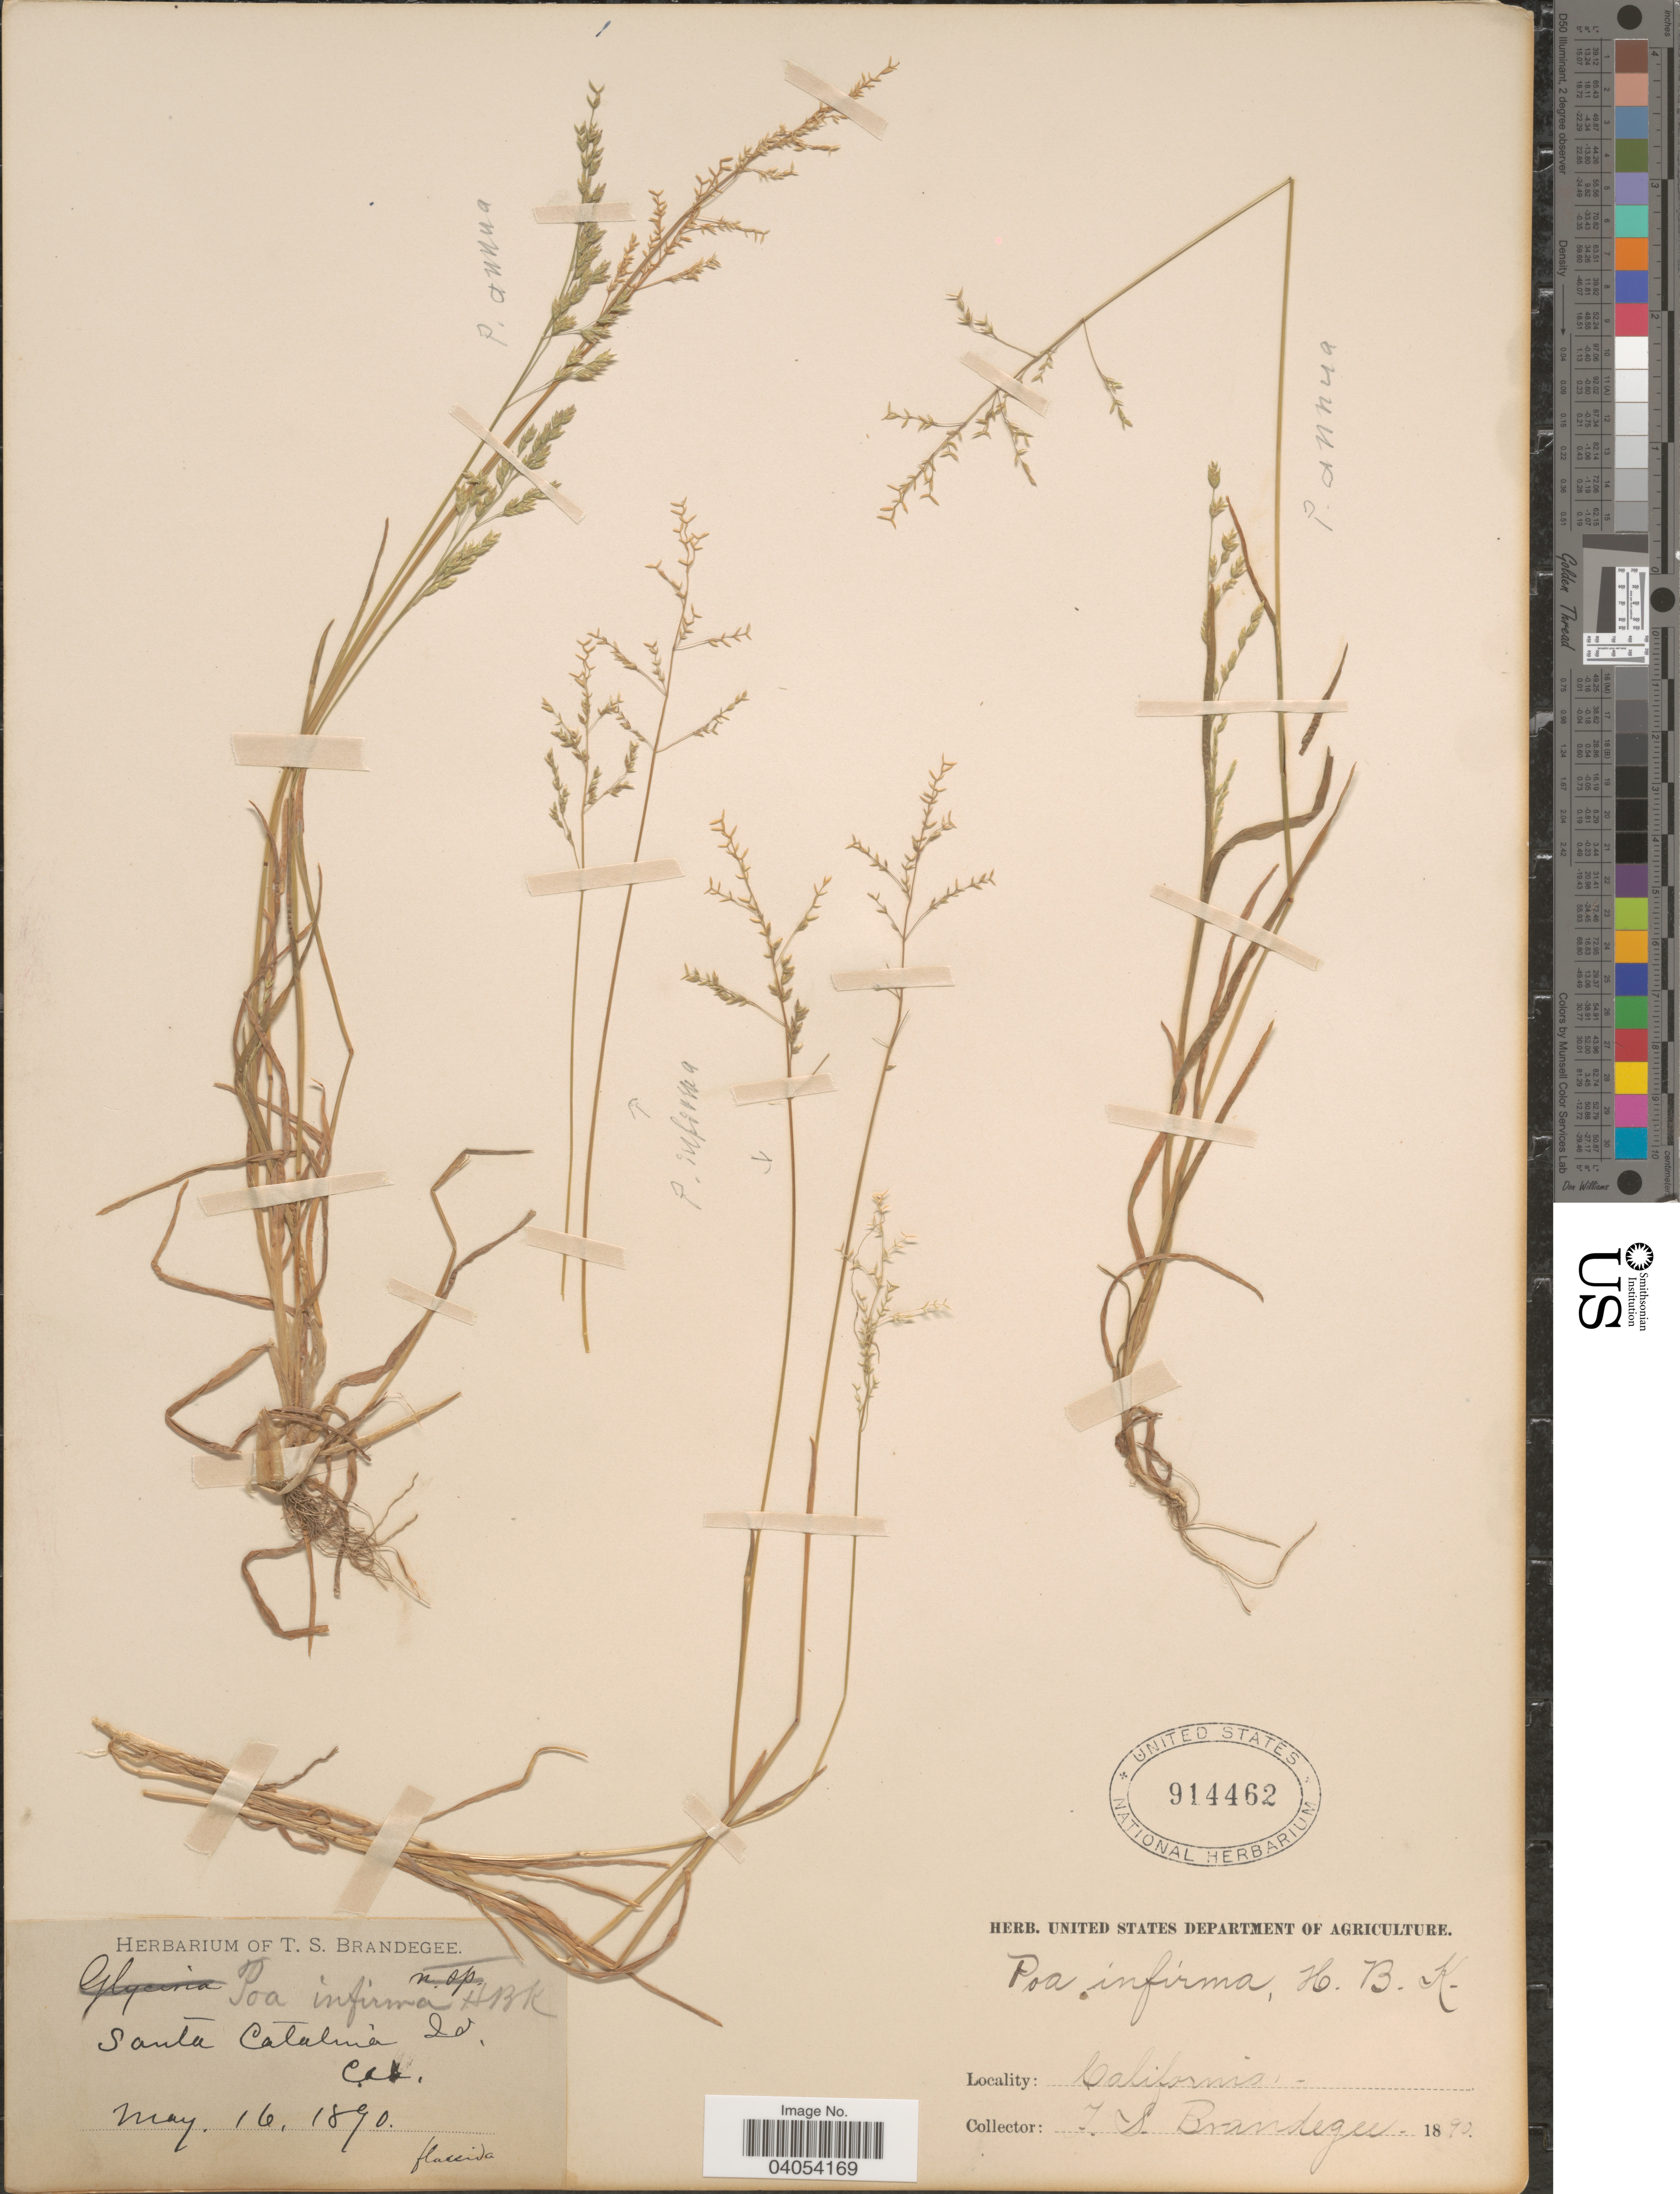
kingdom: Plantae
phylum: Tracheophyta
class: Liliopsida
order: Poales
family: Poaceae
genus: Poa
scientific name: Poa annua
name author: L.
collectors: T. S. Brandegee (herbarium)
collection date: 1890-05-16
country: United States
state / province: California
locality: Santa Catalina Id.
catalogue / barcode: US 914462